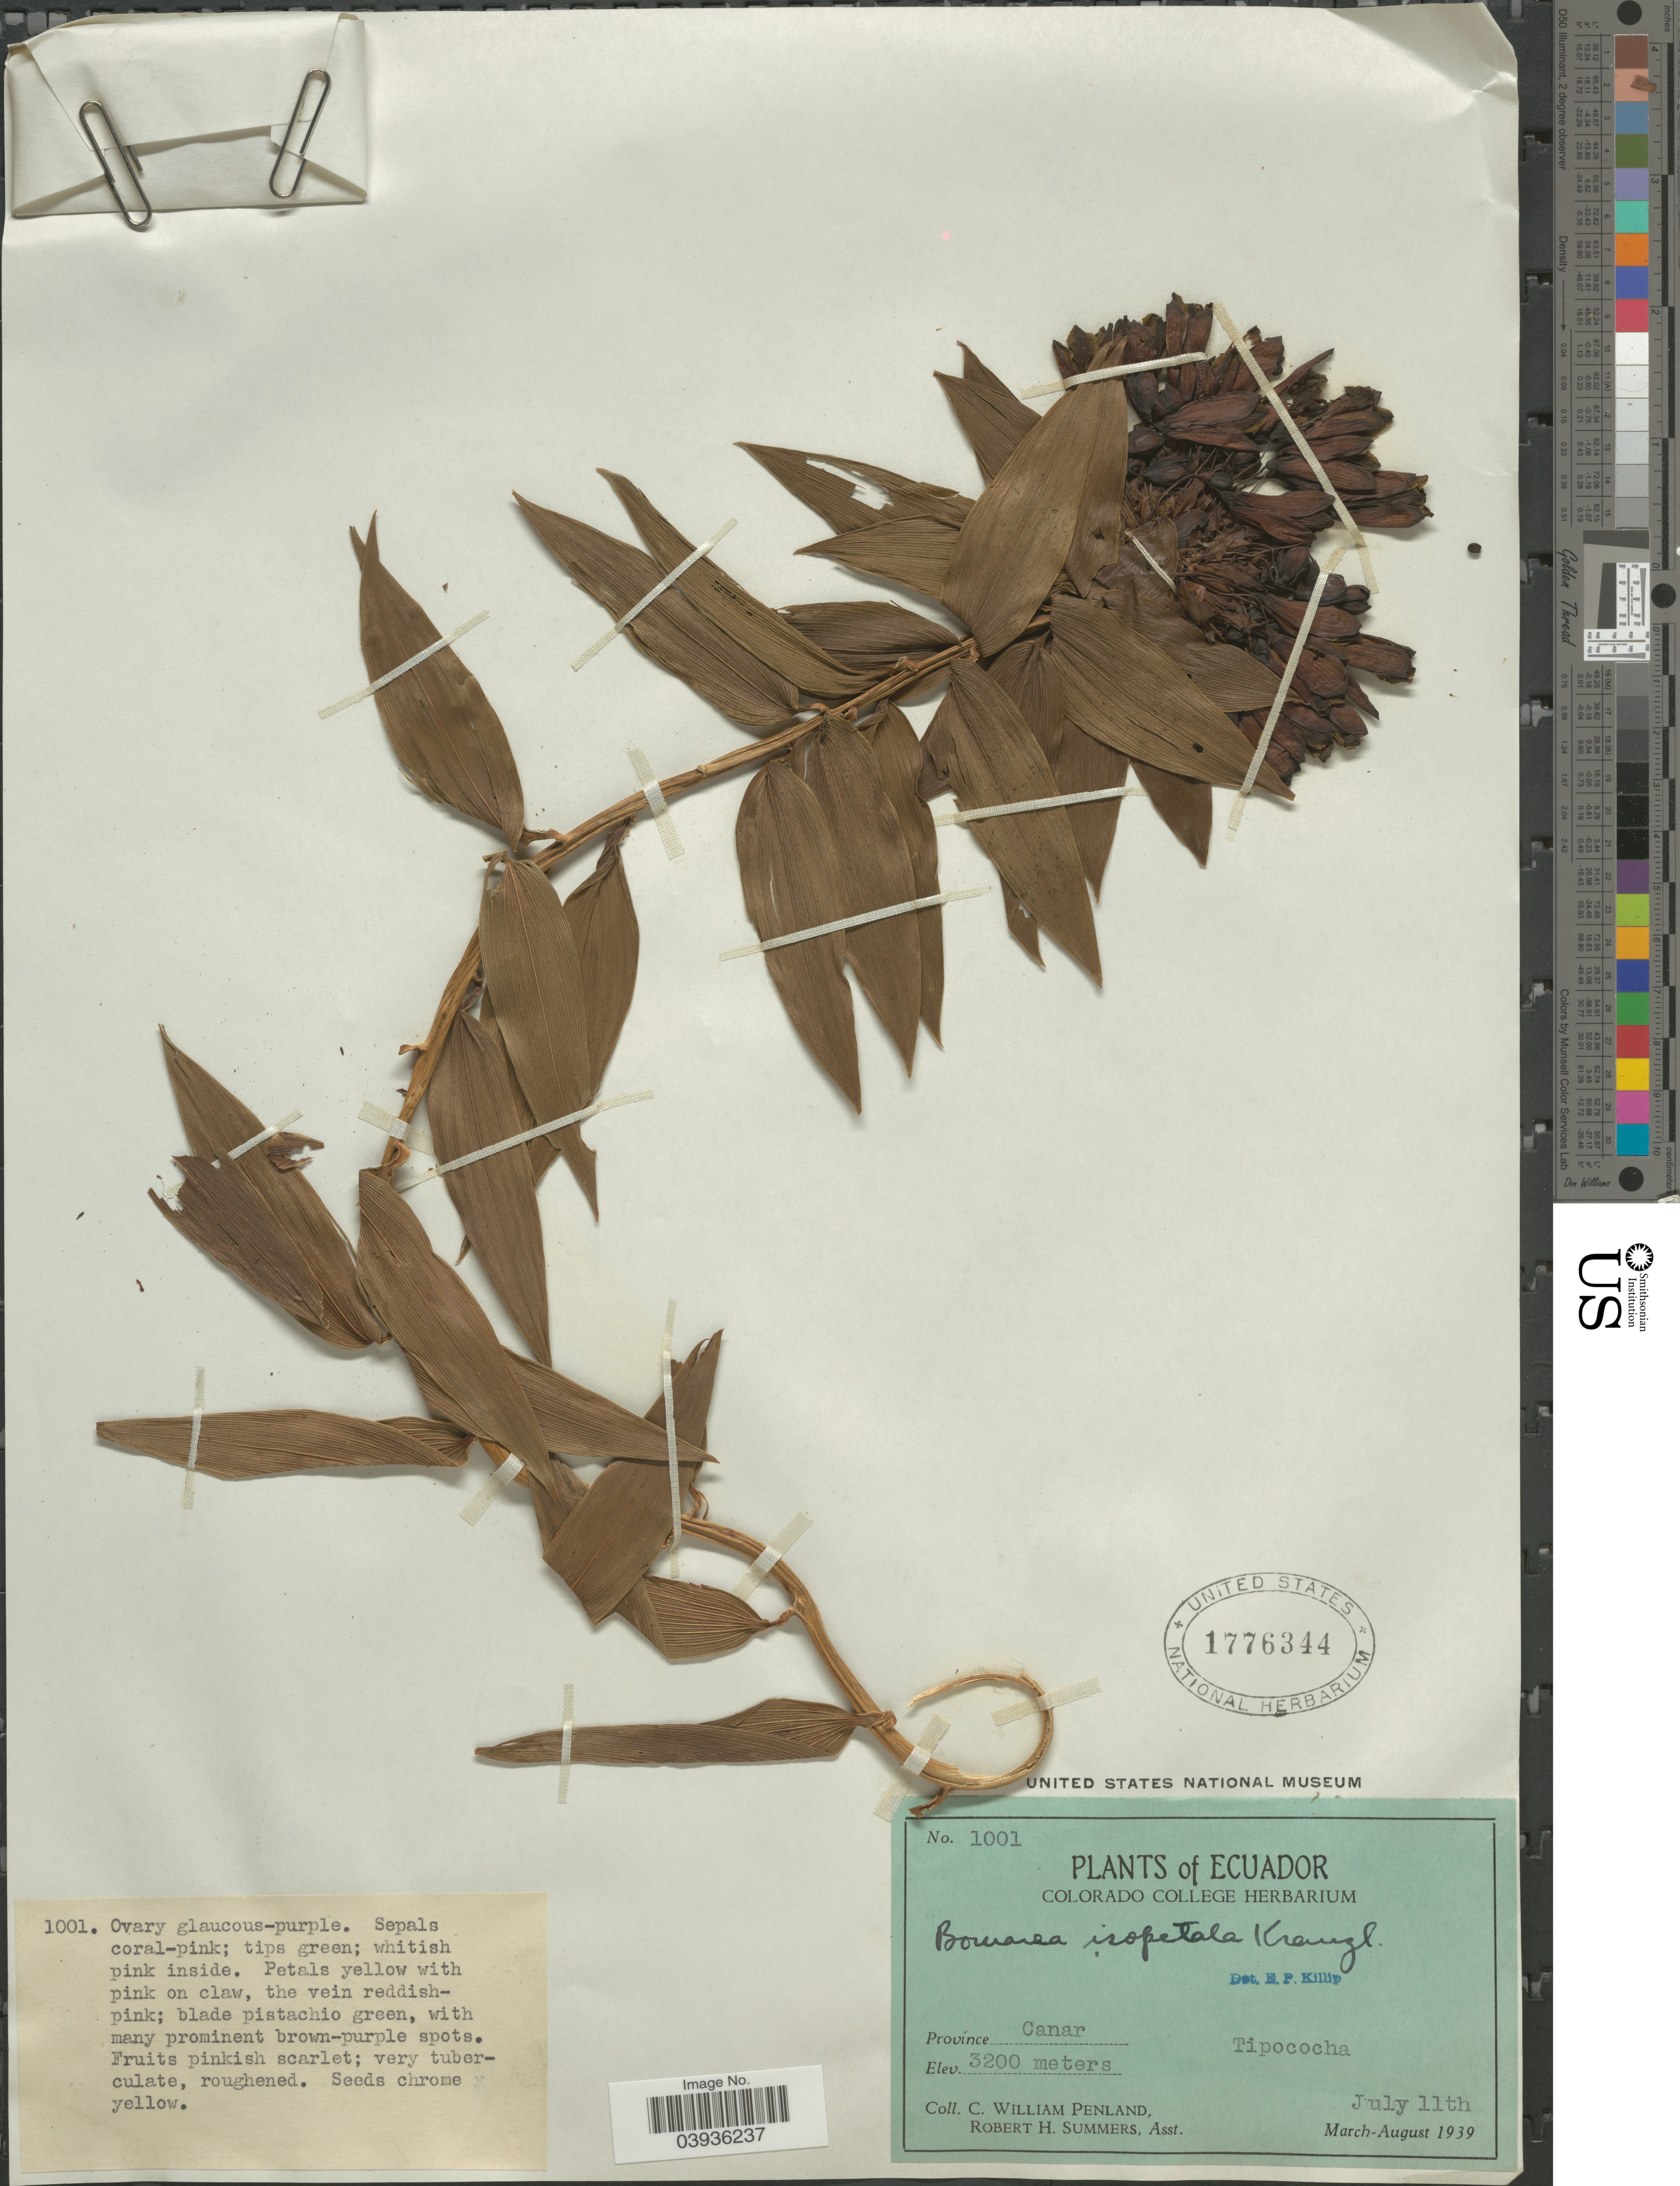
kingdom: Plantae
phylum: Tracheophyta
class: Liliopsida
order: Liliales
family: Alstroemeriaceae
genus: Bomarea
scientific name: Bomarea isopetala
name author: Kraenzl.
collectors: C. W. Penland & R. Summers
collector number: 1001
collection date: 1939-07-11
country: Ecuador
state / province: Cañar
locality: Tipococha.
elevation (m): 3200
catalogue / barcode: US 1776344